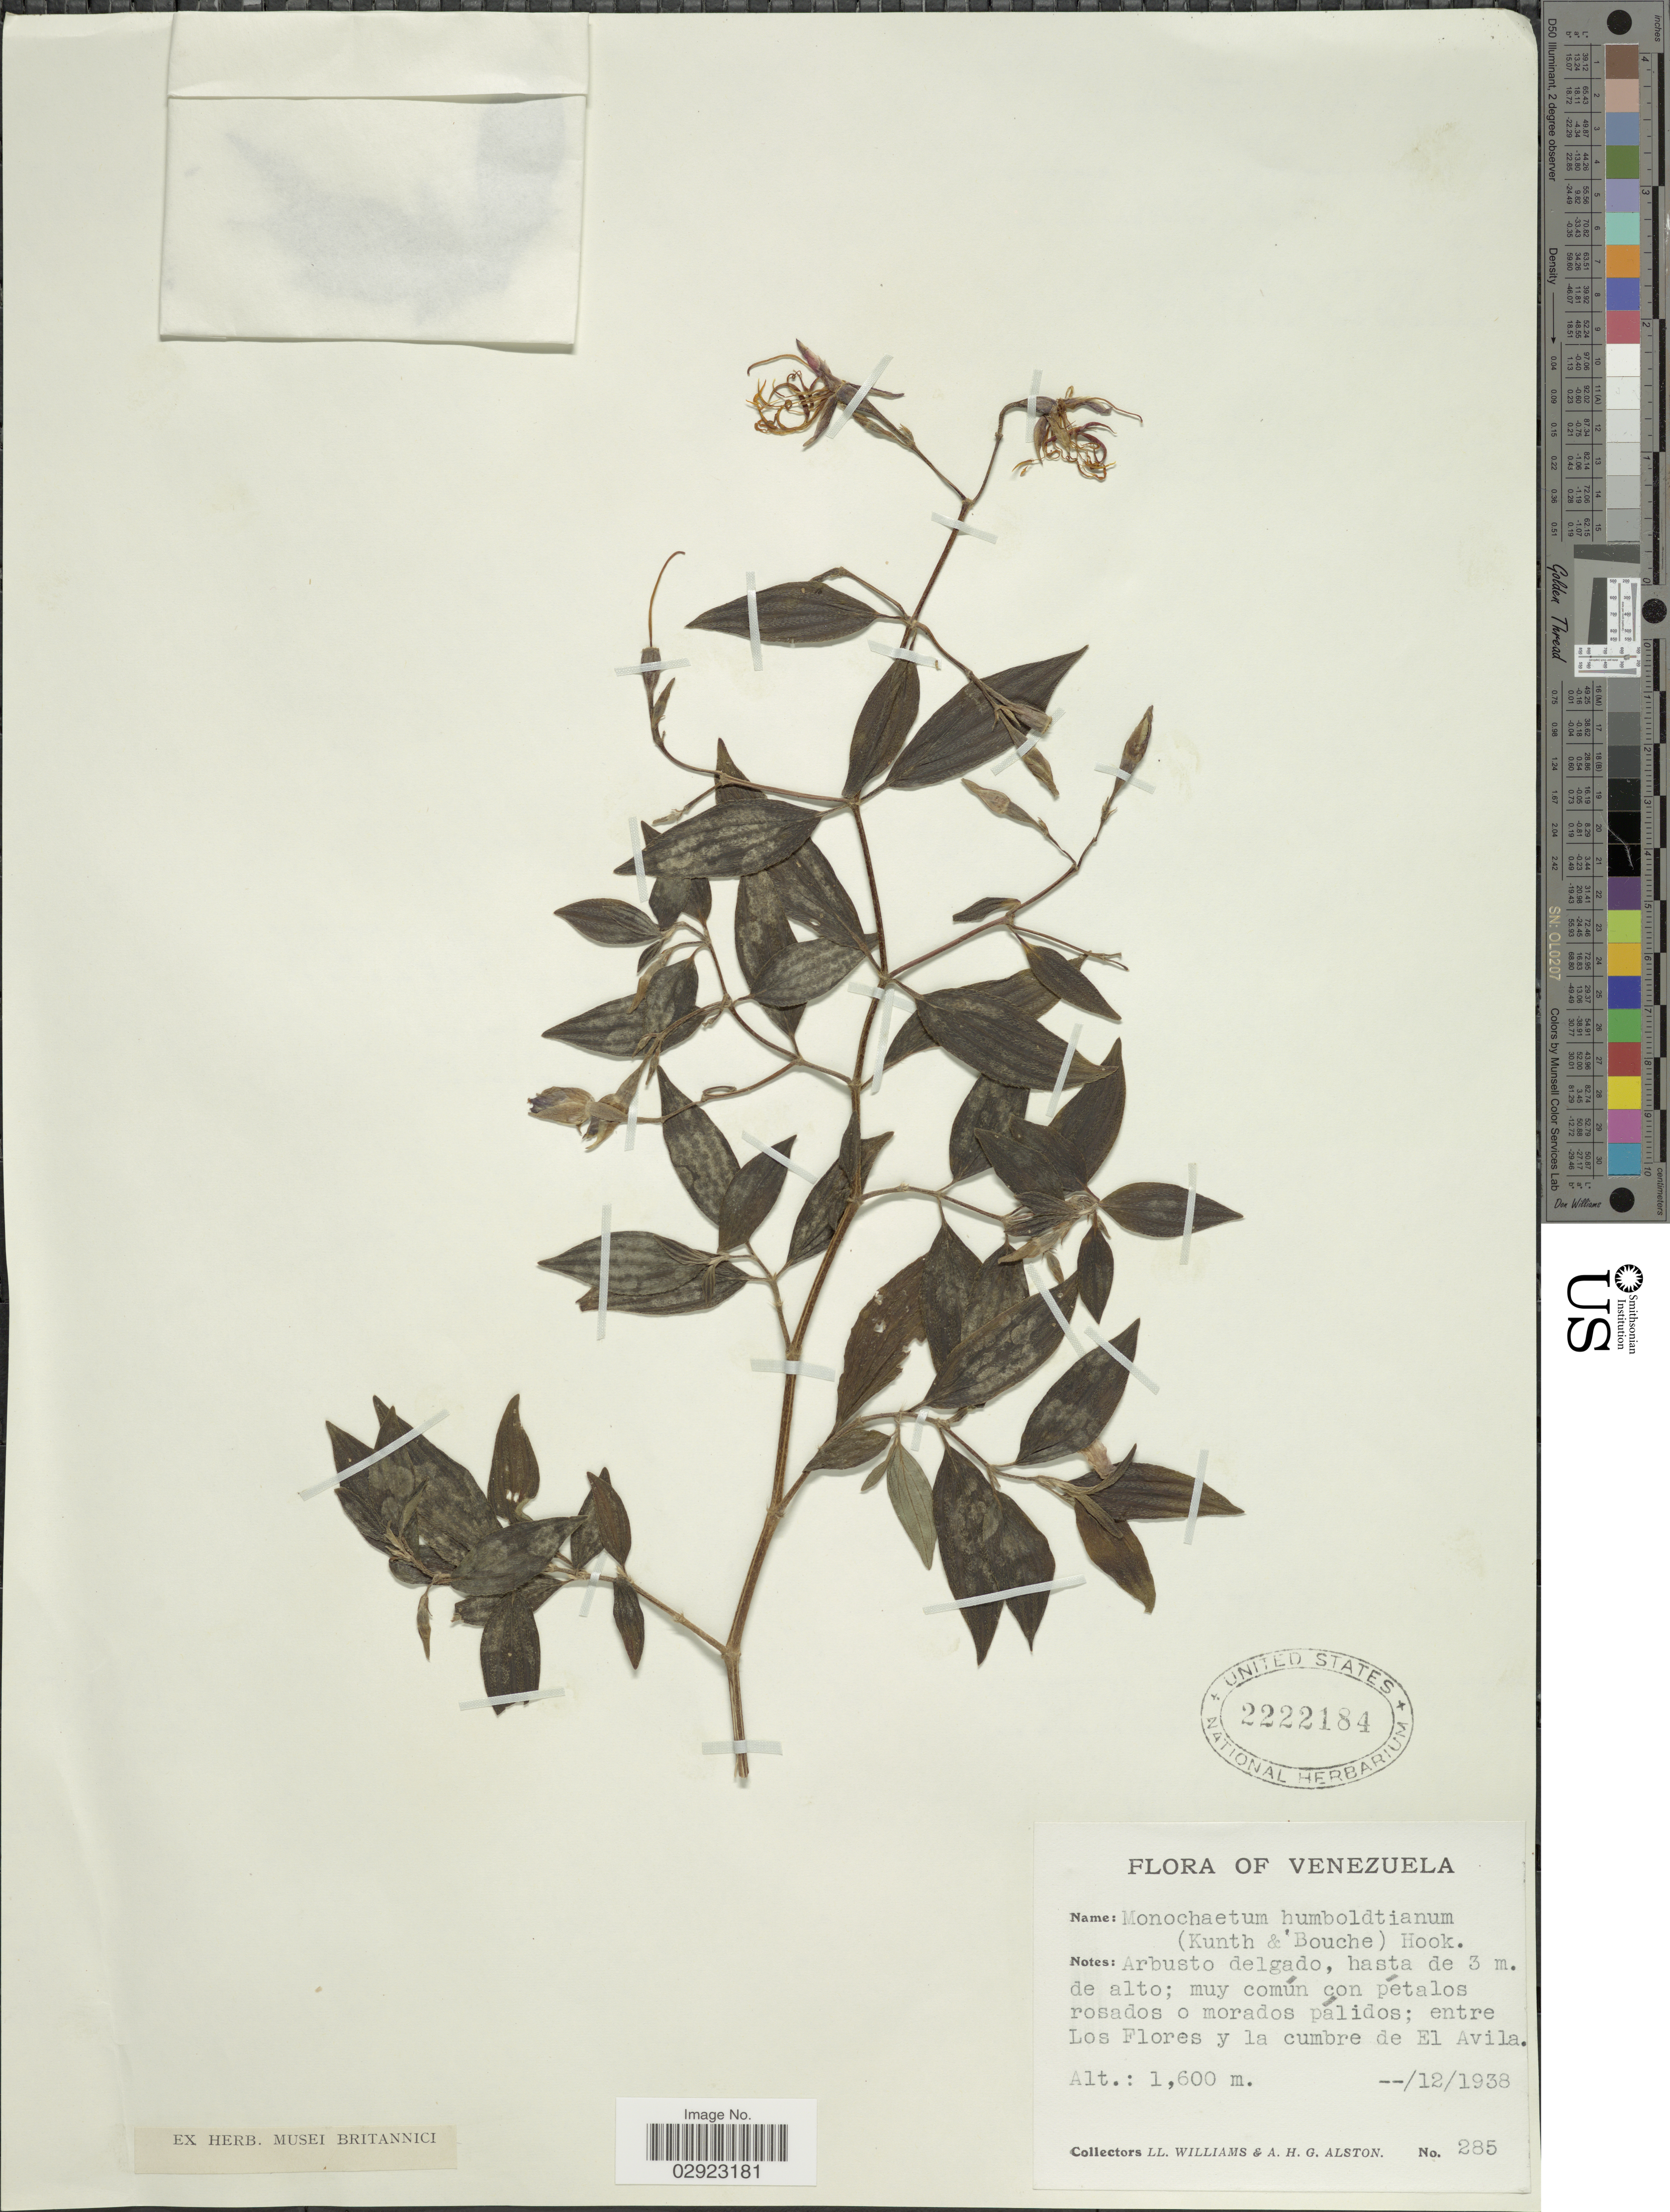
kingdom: Plantae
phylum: Tracheophyta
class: Magnoliopsida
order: Myrtales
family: Melastomataceae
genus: Monochaetum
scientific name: Monochaetum humboldtianum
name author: Kunth ex Walp.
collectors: Ll. Williams & A. H. Alston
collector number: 285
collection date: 1938-12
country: Venezuela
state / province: Miranda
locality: Entre Los Flores y la cumbre de El Avila.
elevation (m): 1600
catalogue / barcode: US 2222184